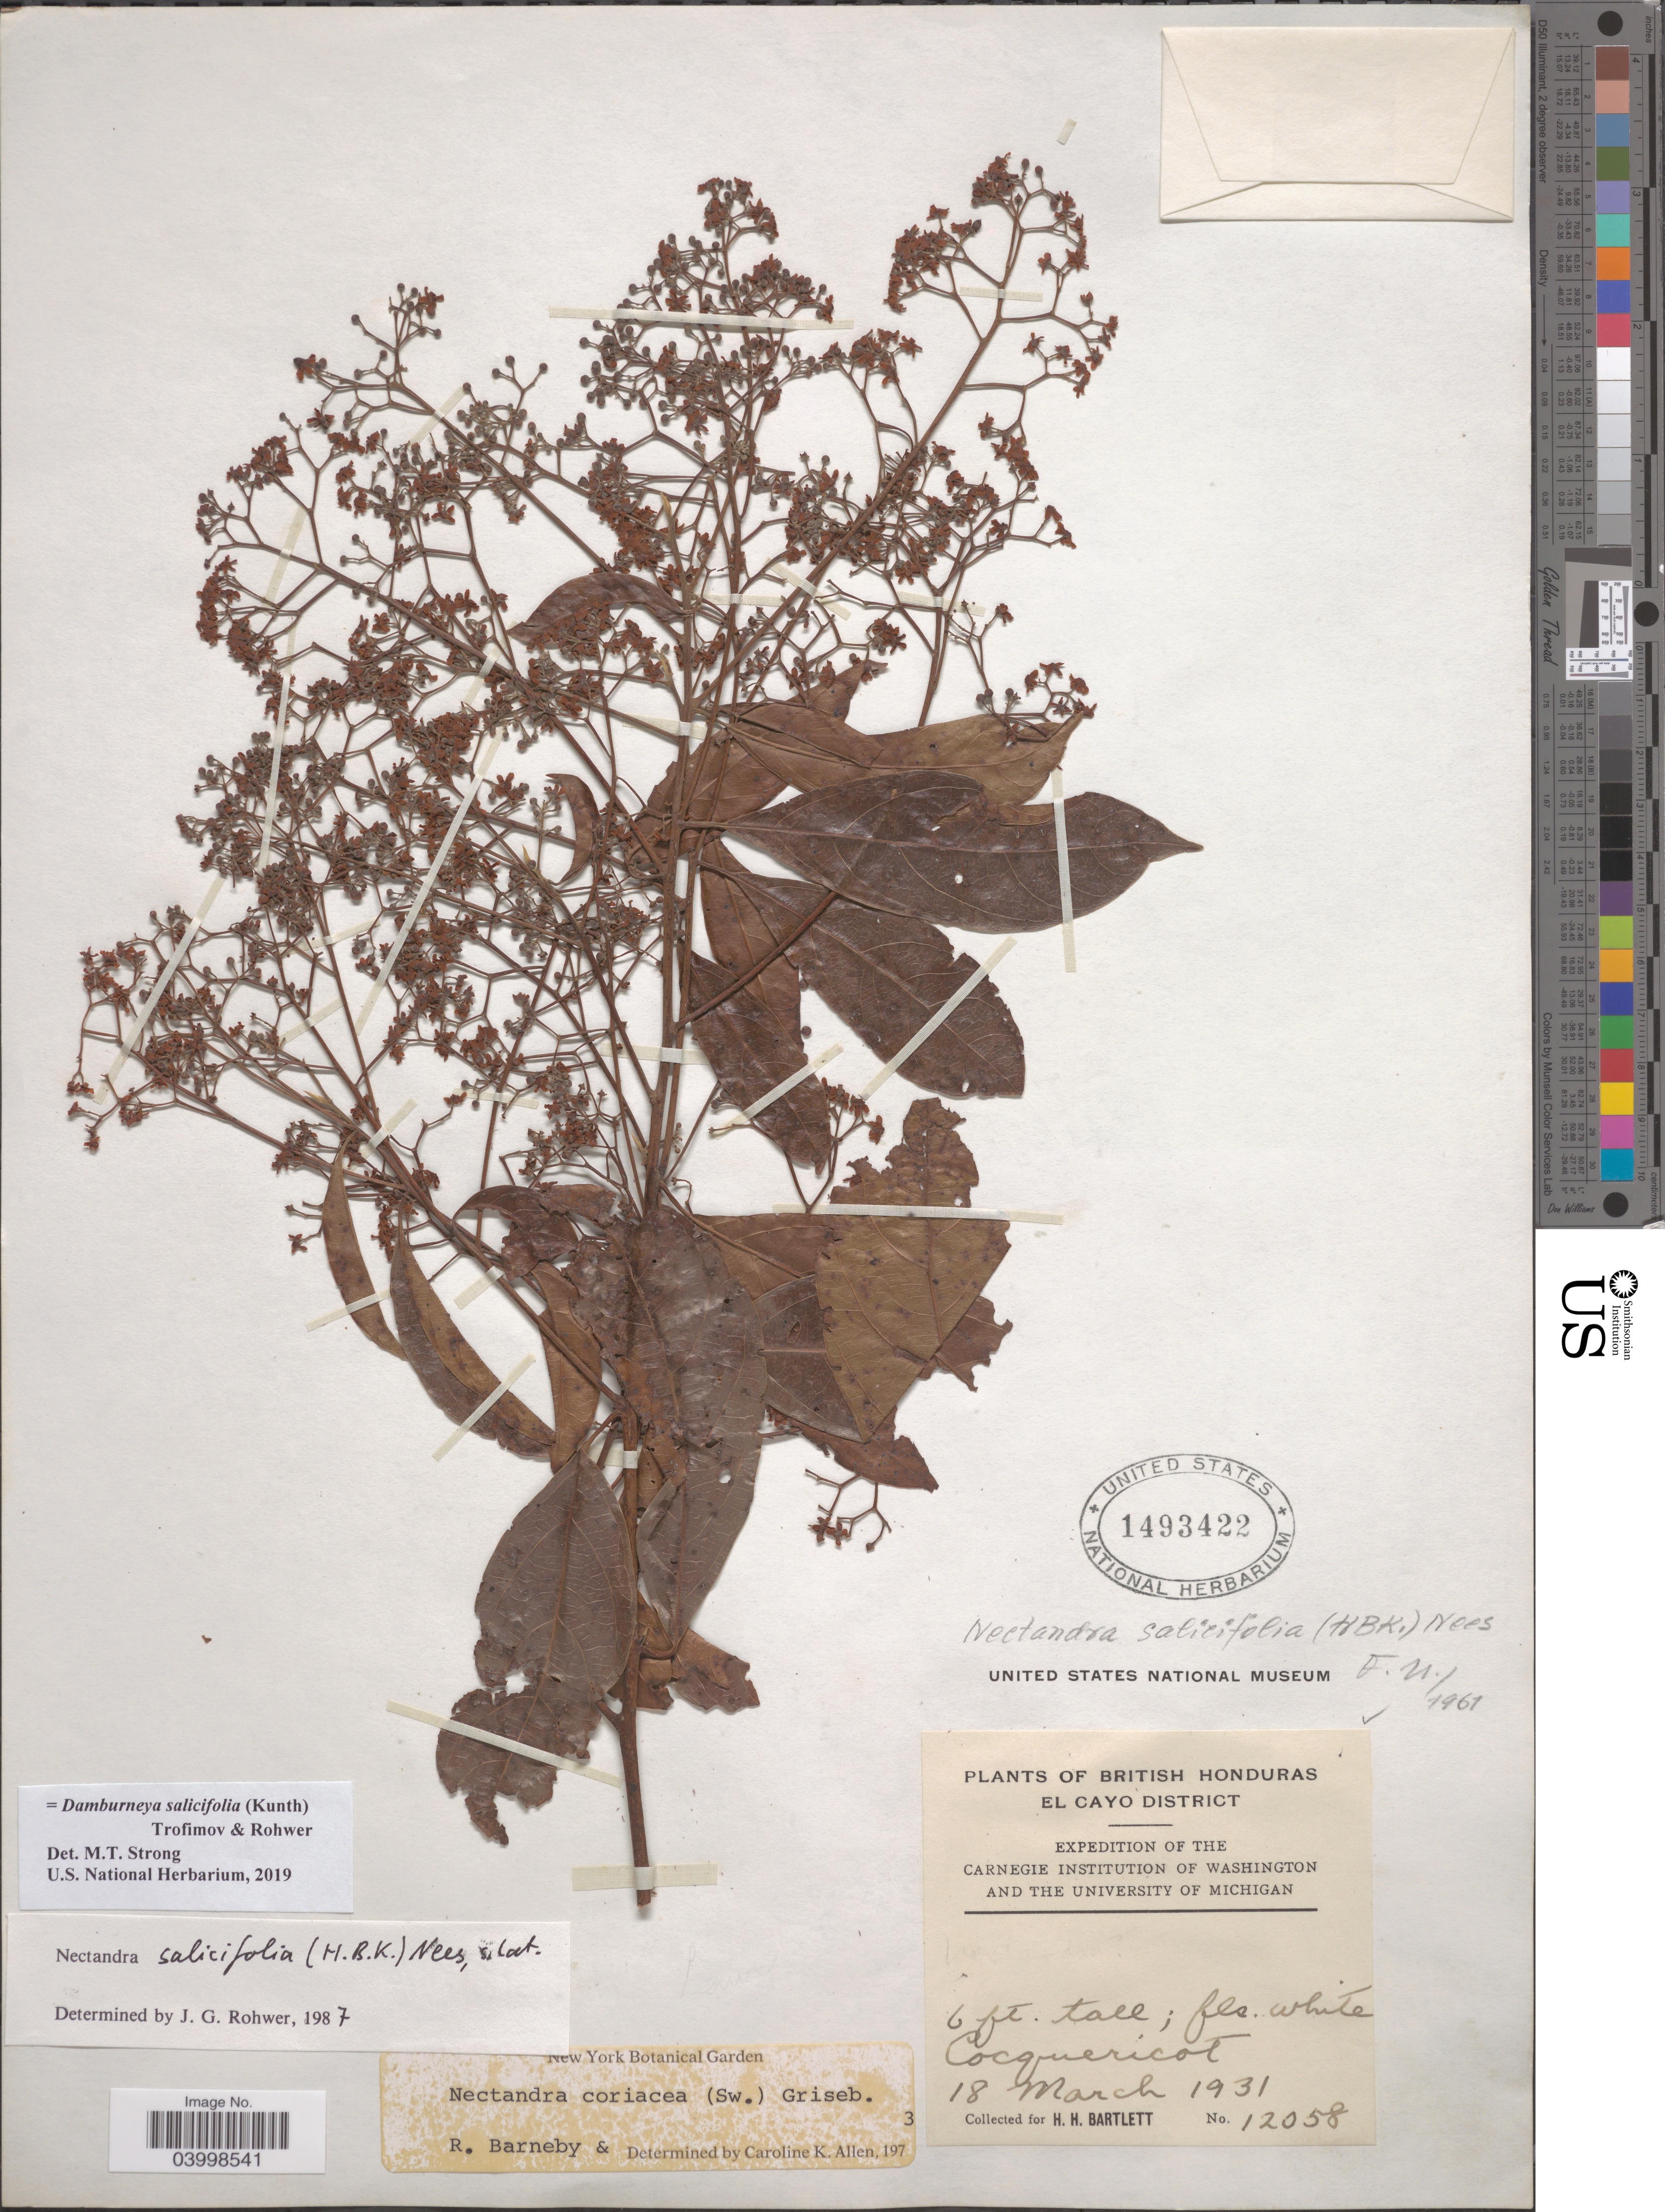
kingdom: Plantae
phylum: Tracheophyta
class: Magnoliopsida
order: Laurales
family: Lauraceae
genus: Damburneya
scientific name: Damburneya salicifolia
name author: (Kunth) Trofimov & Rohwer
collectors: H. H. Bartlett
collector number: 12058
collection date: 1931-03-18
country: Belize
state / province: Cayo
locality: British Honduras. El Cayo District. Cocquericot.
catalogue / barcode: US 1493422